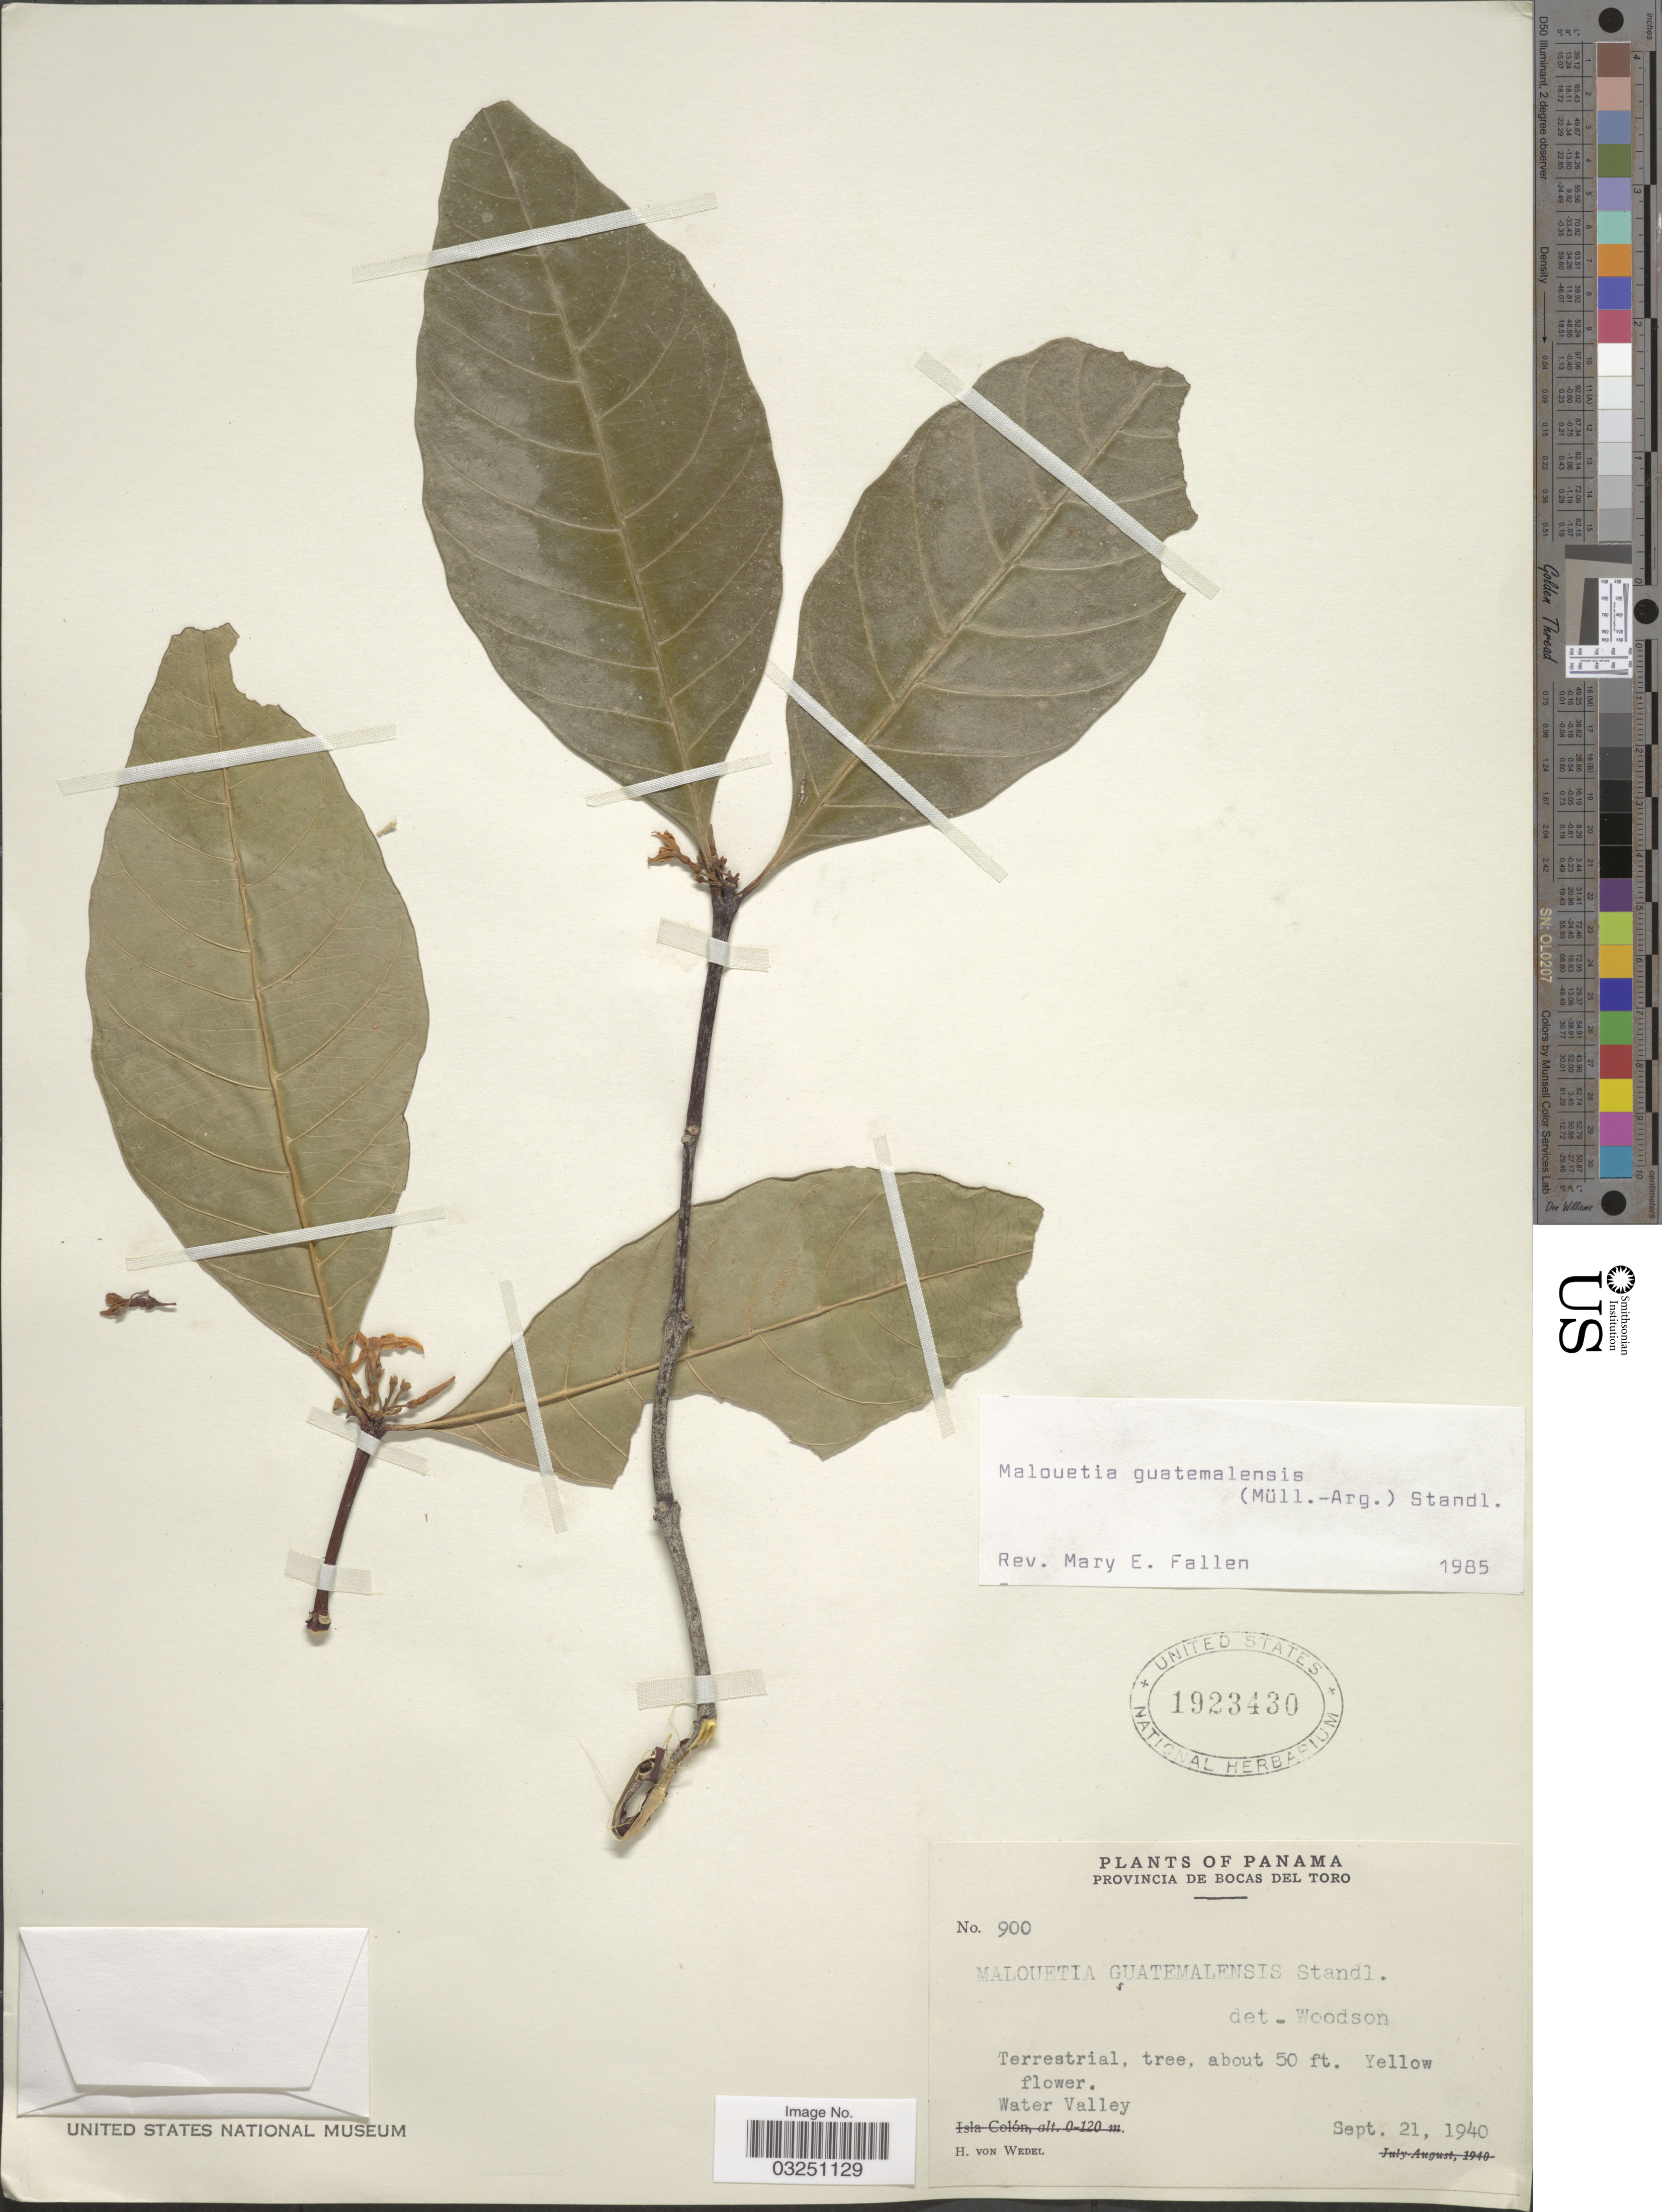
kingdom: Plantae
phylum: Tracheophyta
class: Magnoliopsida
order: Gentianales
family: Apocynaceae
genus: Malouetia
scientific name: Malouetia guatemalensis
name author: (Müll. Arg.) Standl.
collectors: H. von Wedel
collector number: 900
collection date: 1940-09-21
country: Panama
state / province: Bocas del Toro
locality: Water Valley.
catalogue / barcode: US 1923430